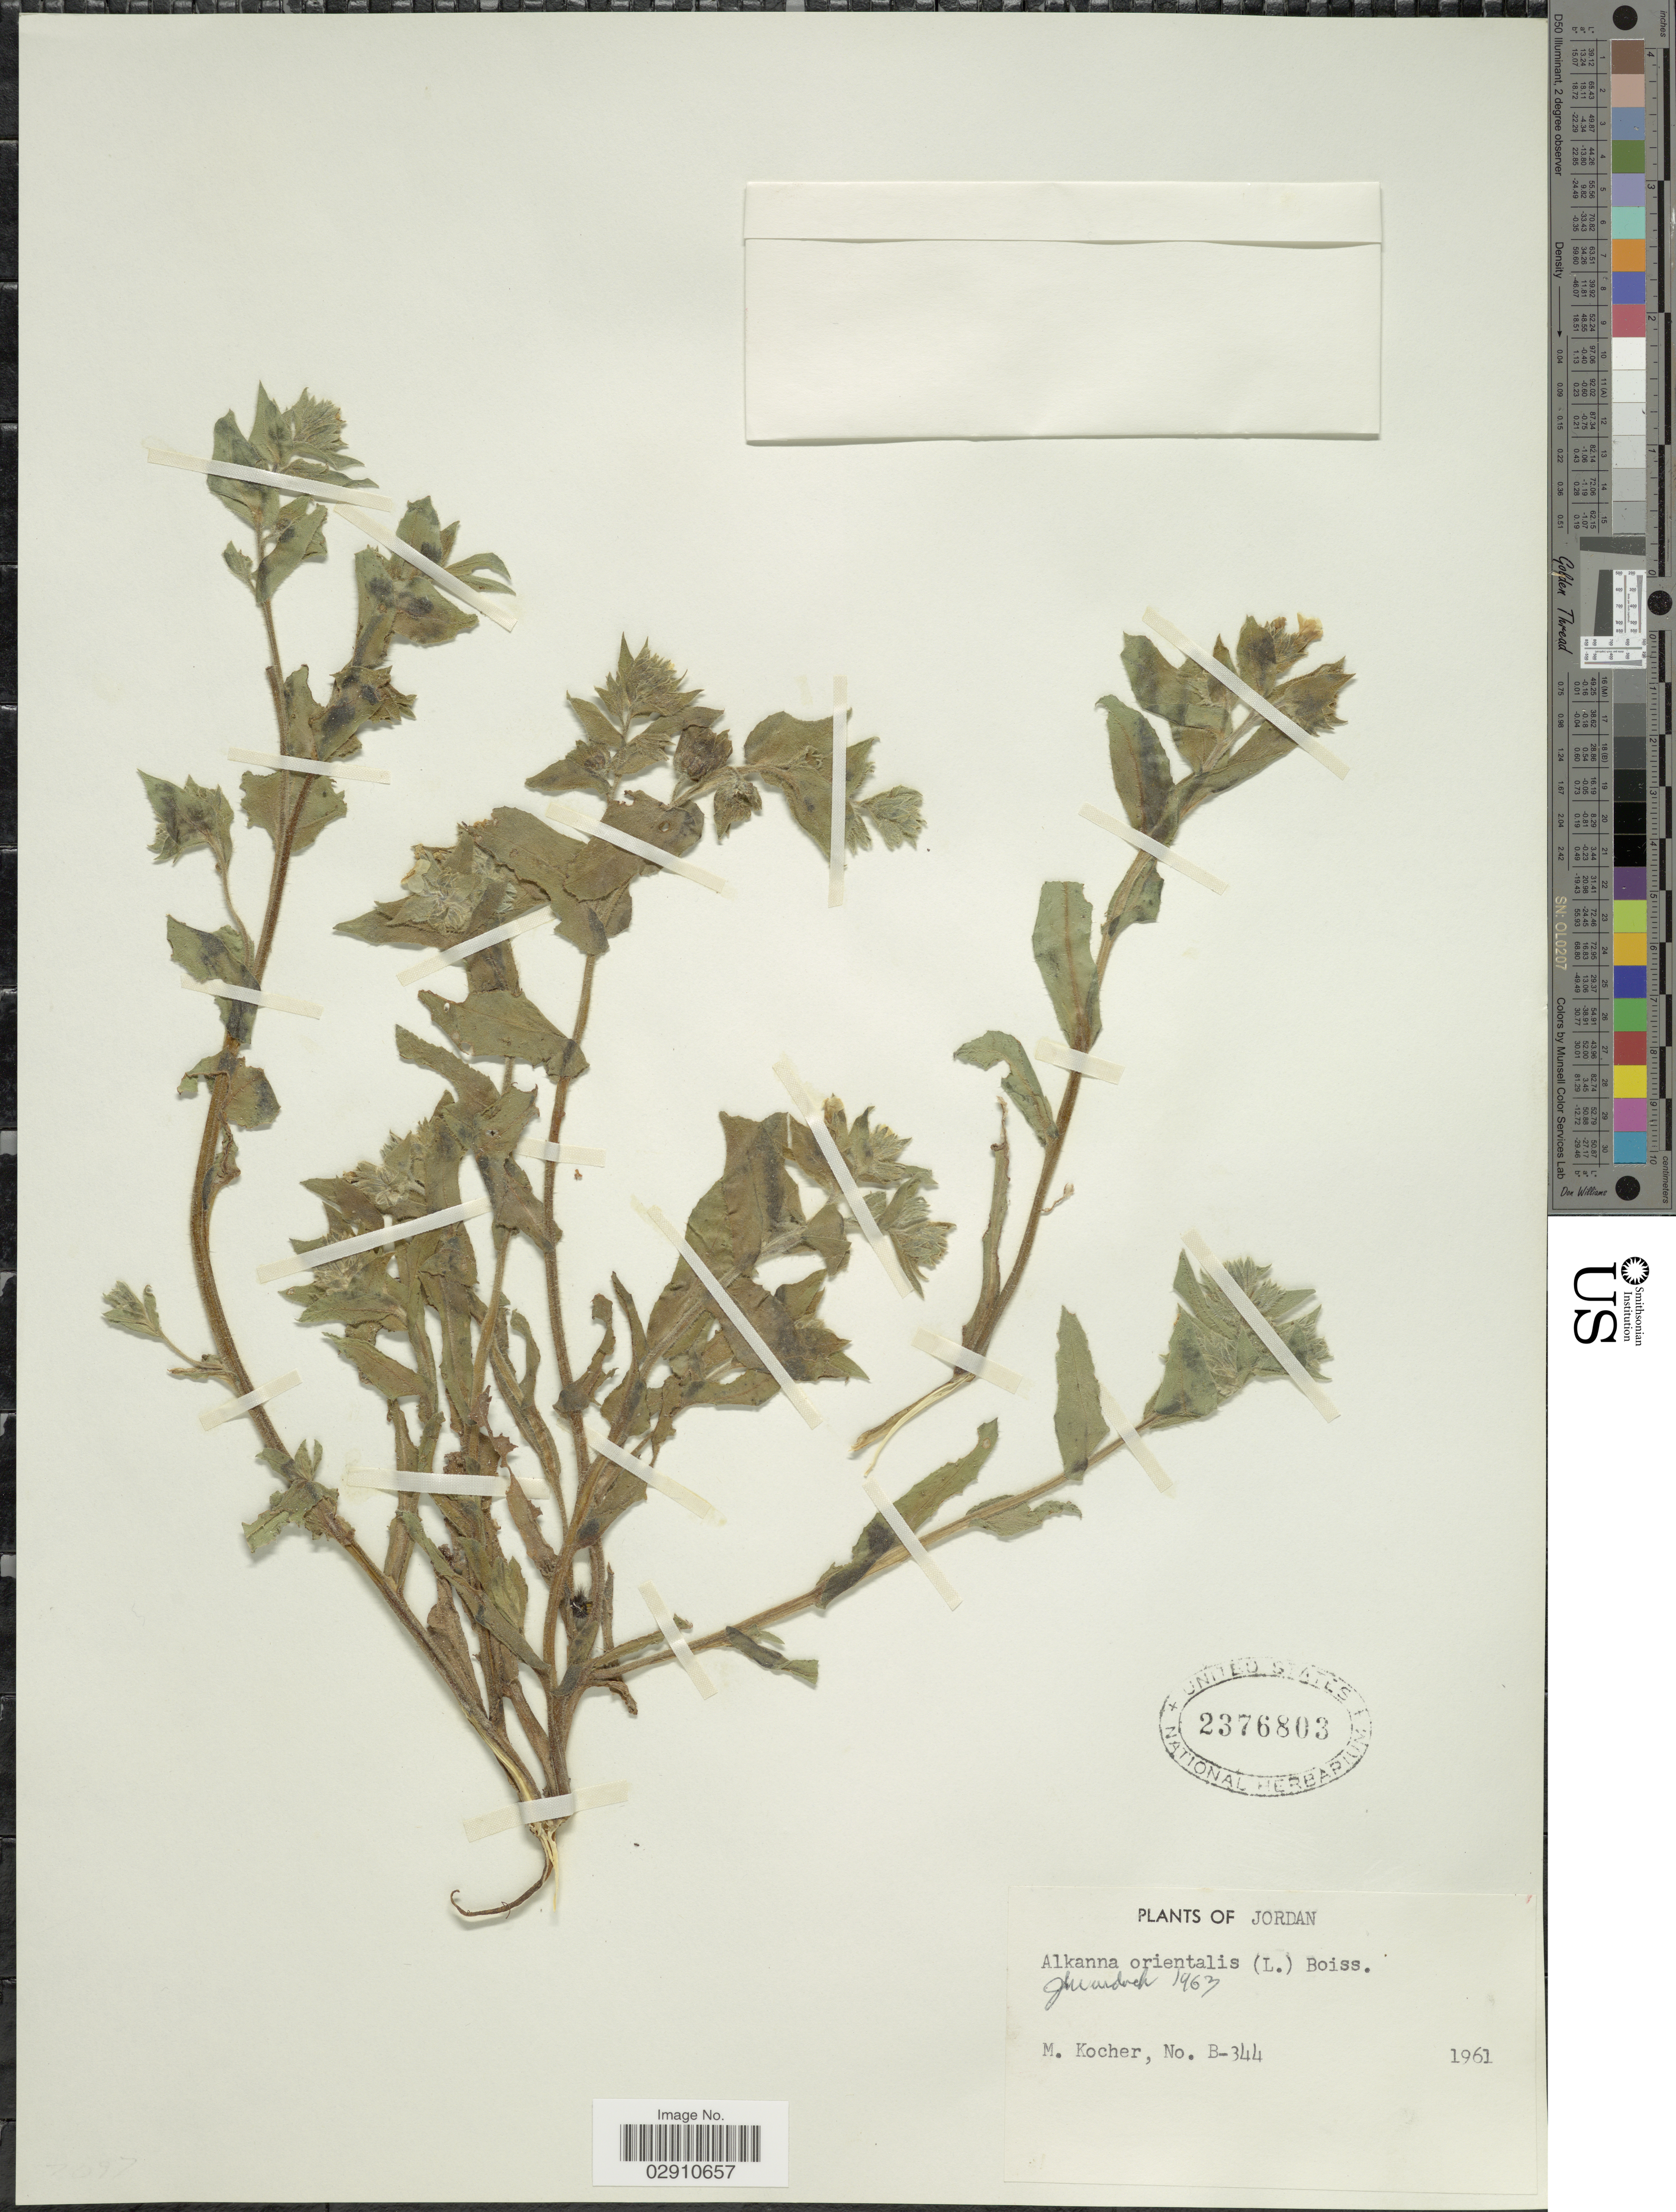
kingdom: Plantae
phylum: Tracheophyta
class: Magnoliopsida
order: Boraginales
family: Boraginaceae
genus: Alkanna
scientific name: Alkanna orientalis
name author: (L.) Boiss.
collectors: M. Kocher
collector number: B-344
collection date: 1961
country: Jordan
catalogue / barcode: US 2376803